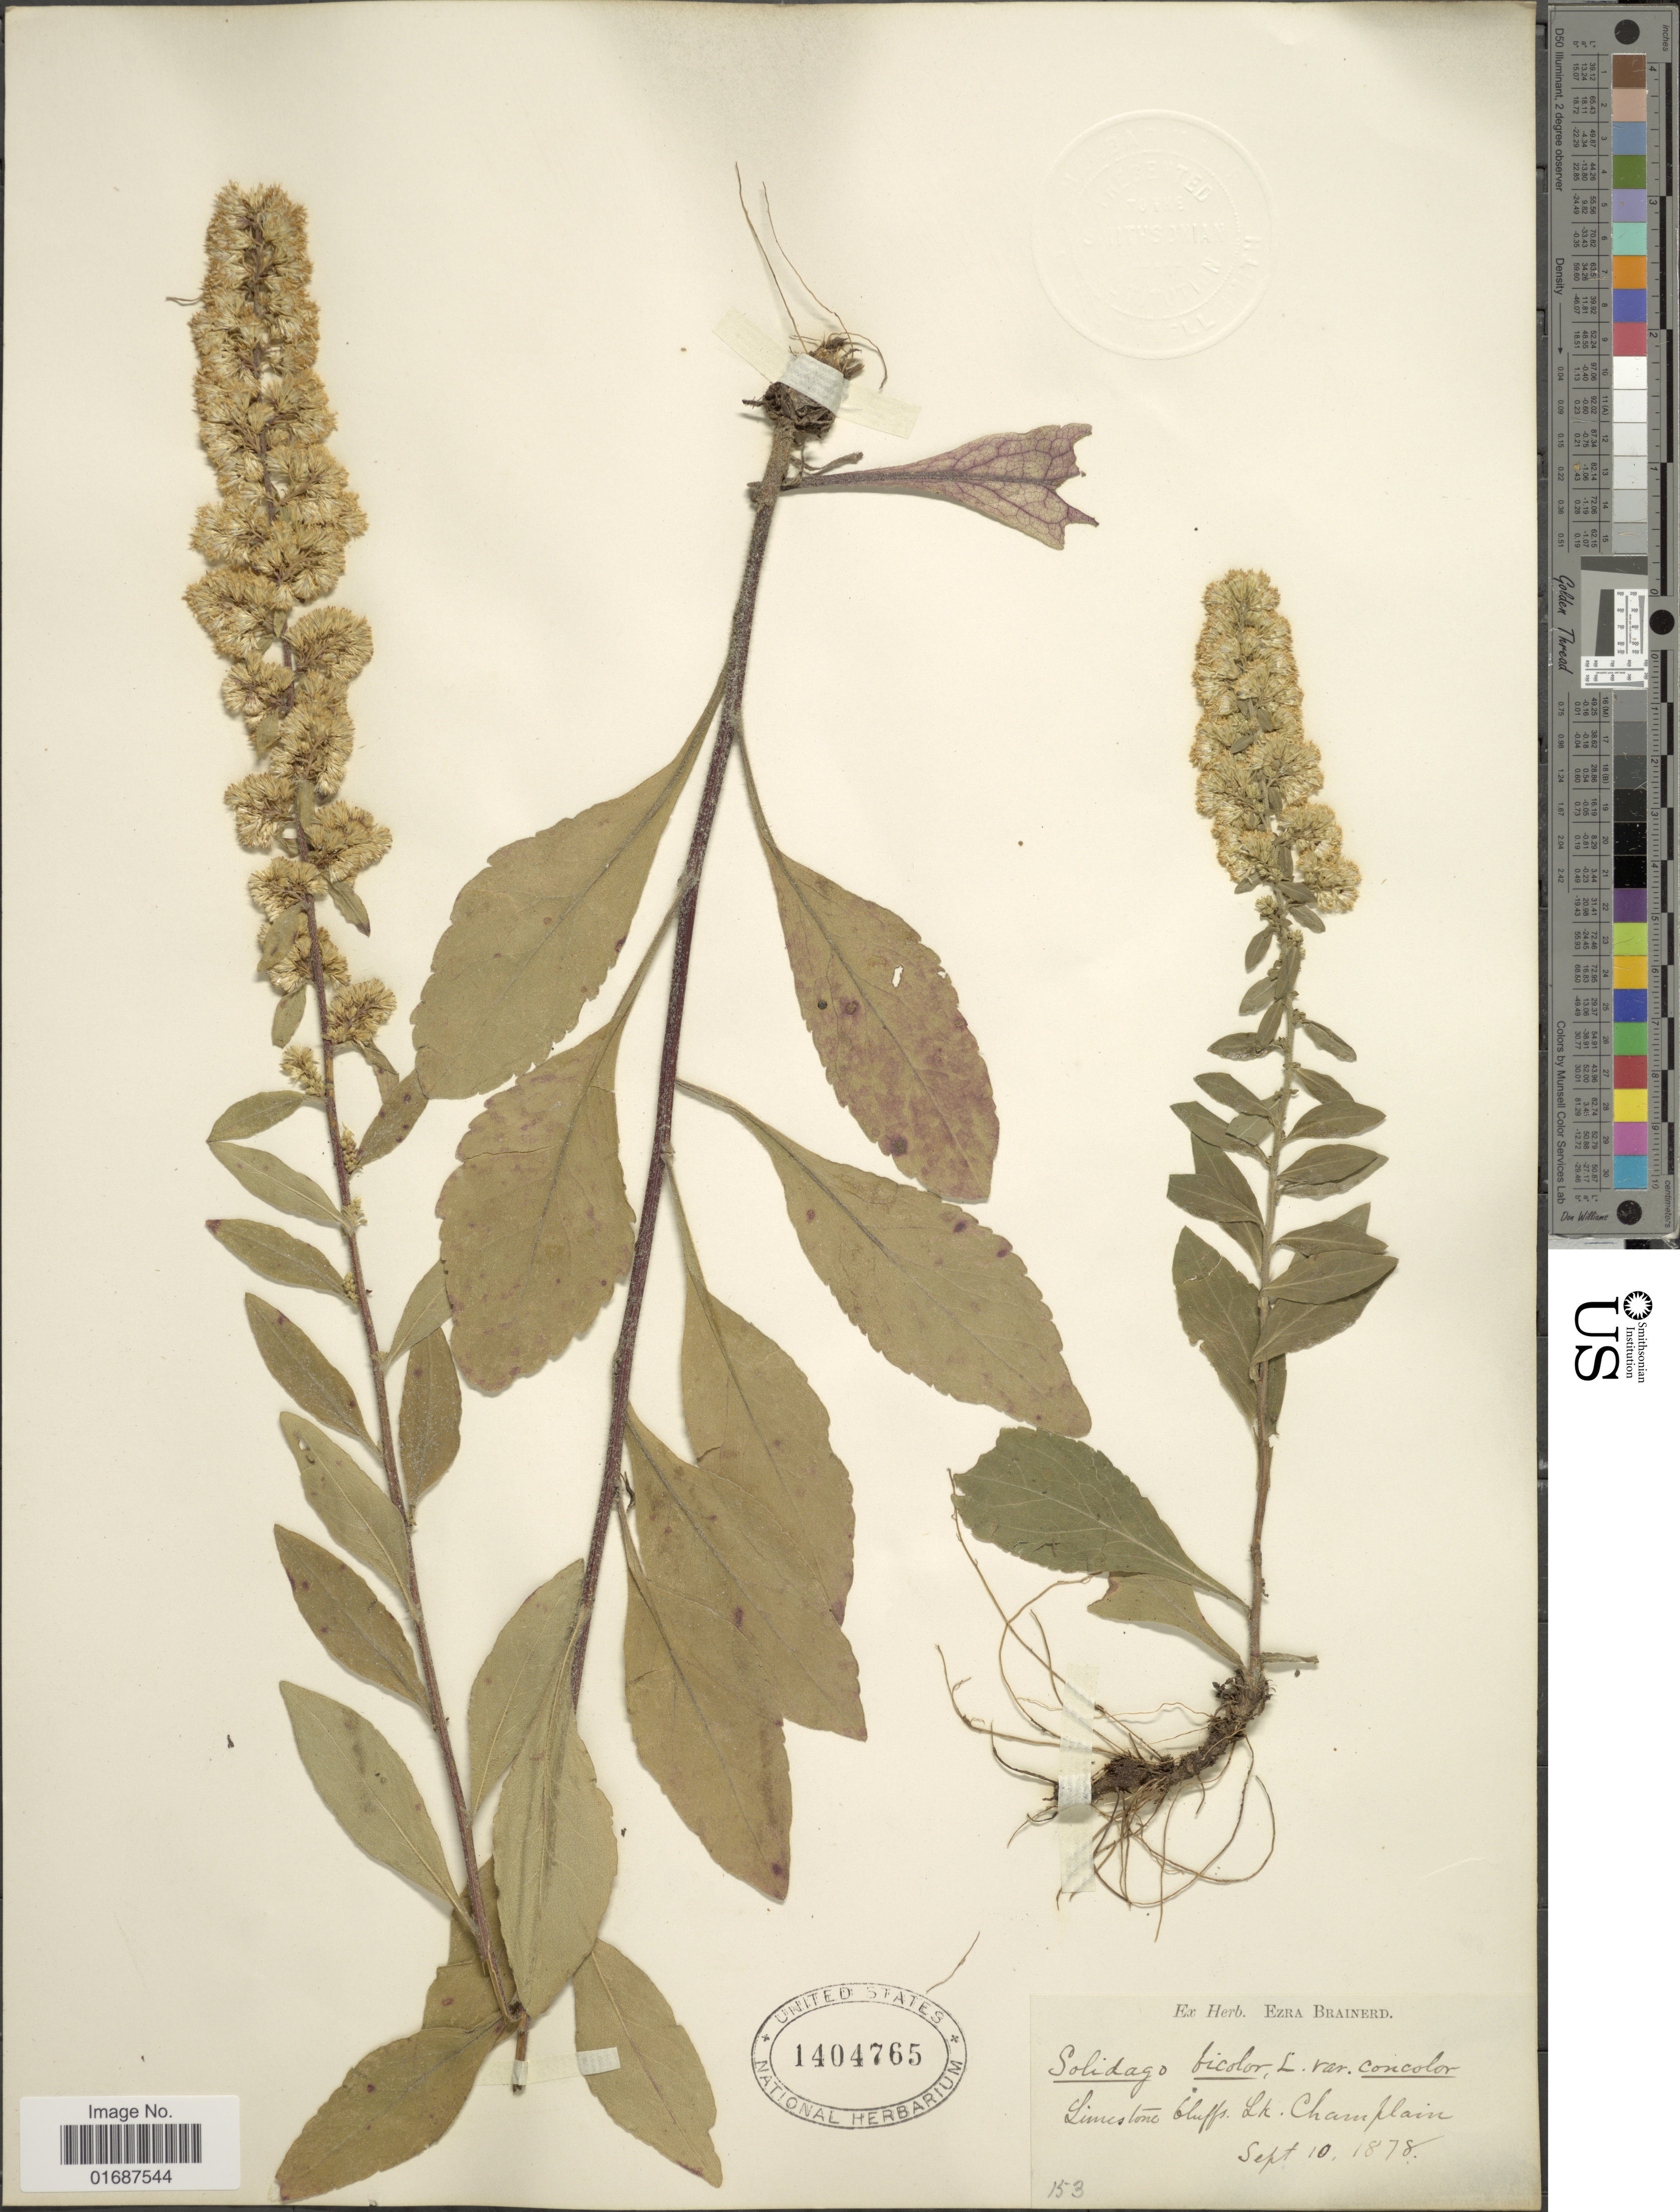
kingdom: Plantae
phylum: Tracheophyta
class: Magnoliopsida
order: Asterales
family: Asteraceae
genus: Solidago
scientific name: Solidago hispida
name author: Muhl. ex Willd.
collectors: ex herb. Ezra Brainerd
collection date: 1878-09-10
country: United States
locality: Limestone bluffs. Lk. Champlain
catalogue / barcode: US 1404765